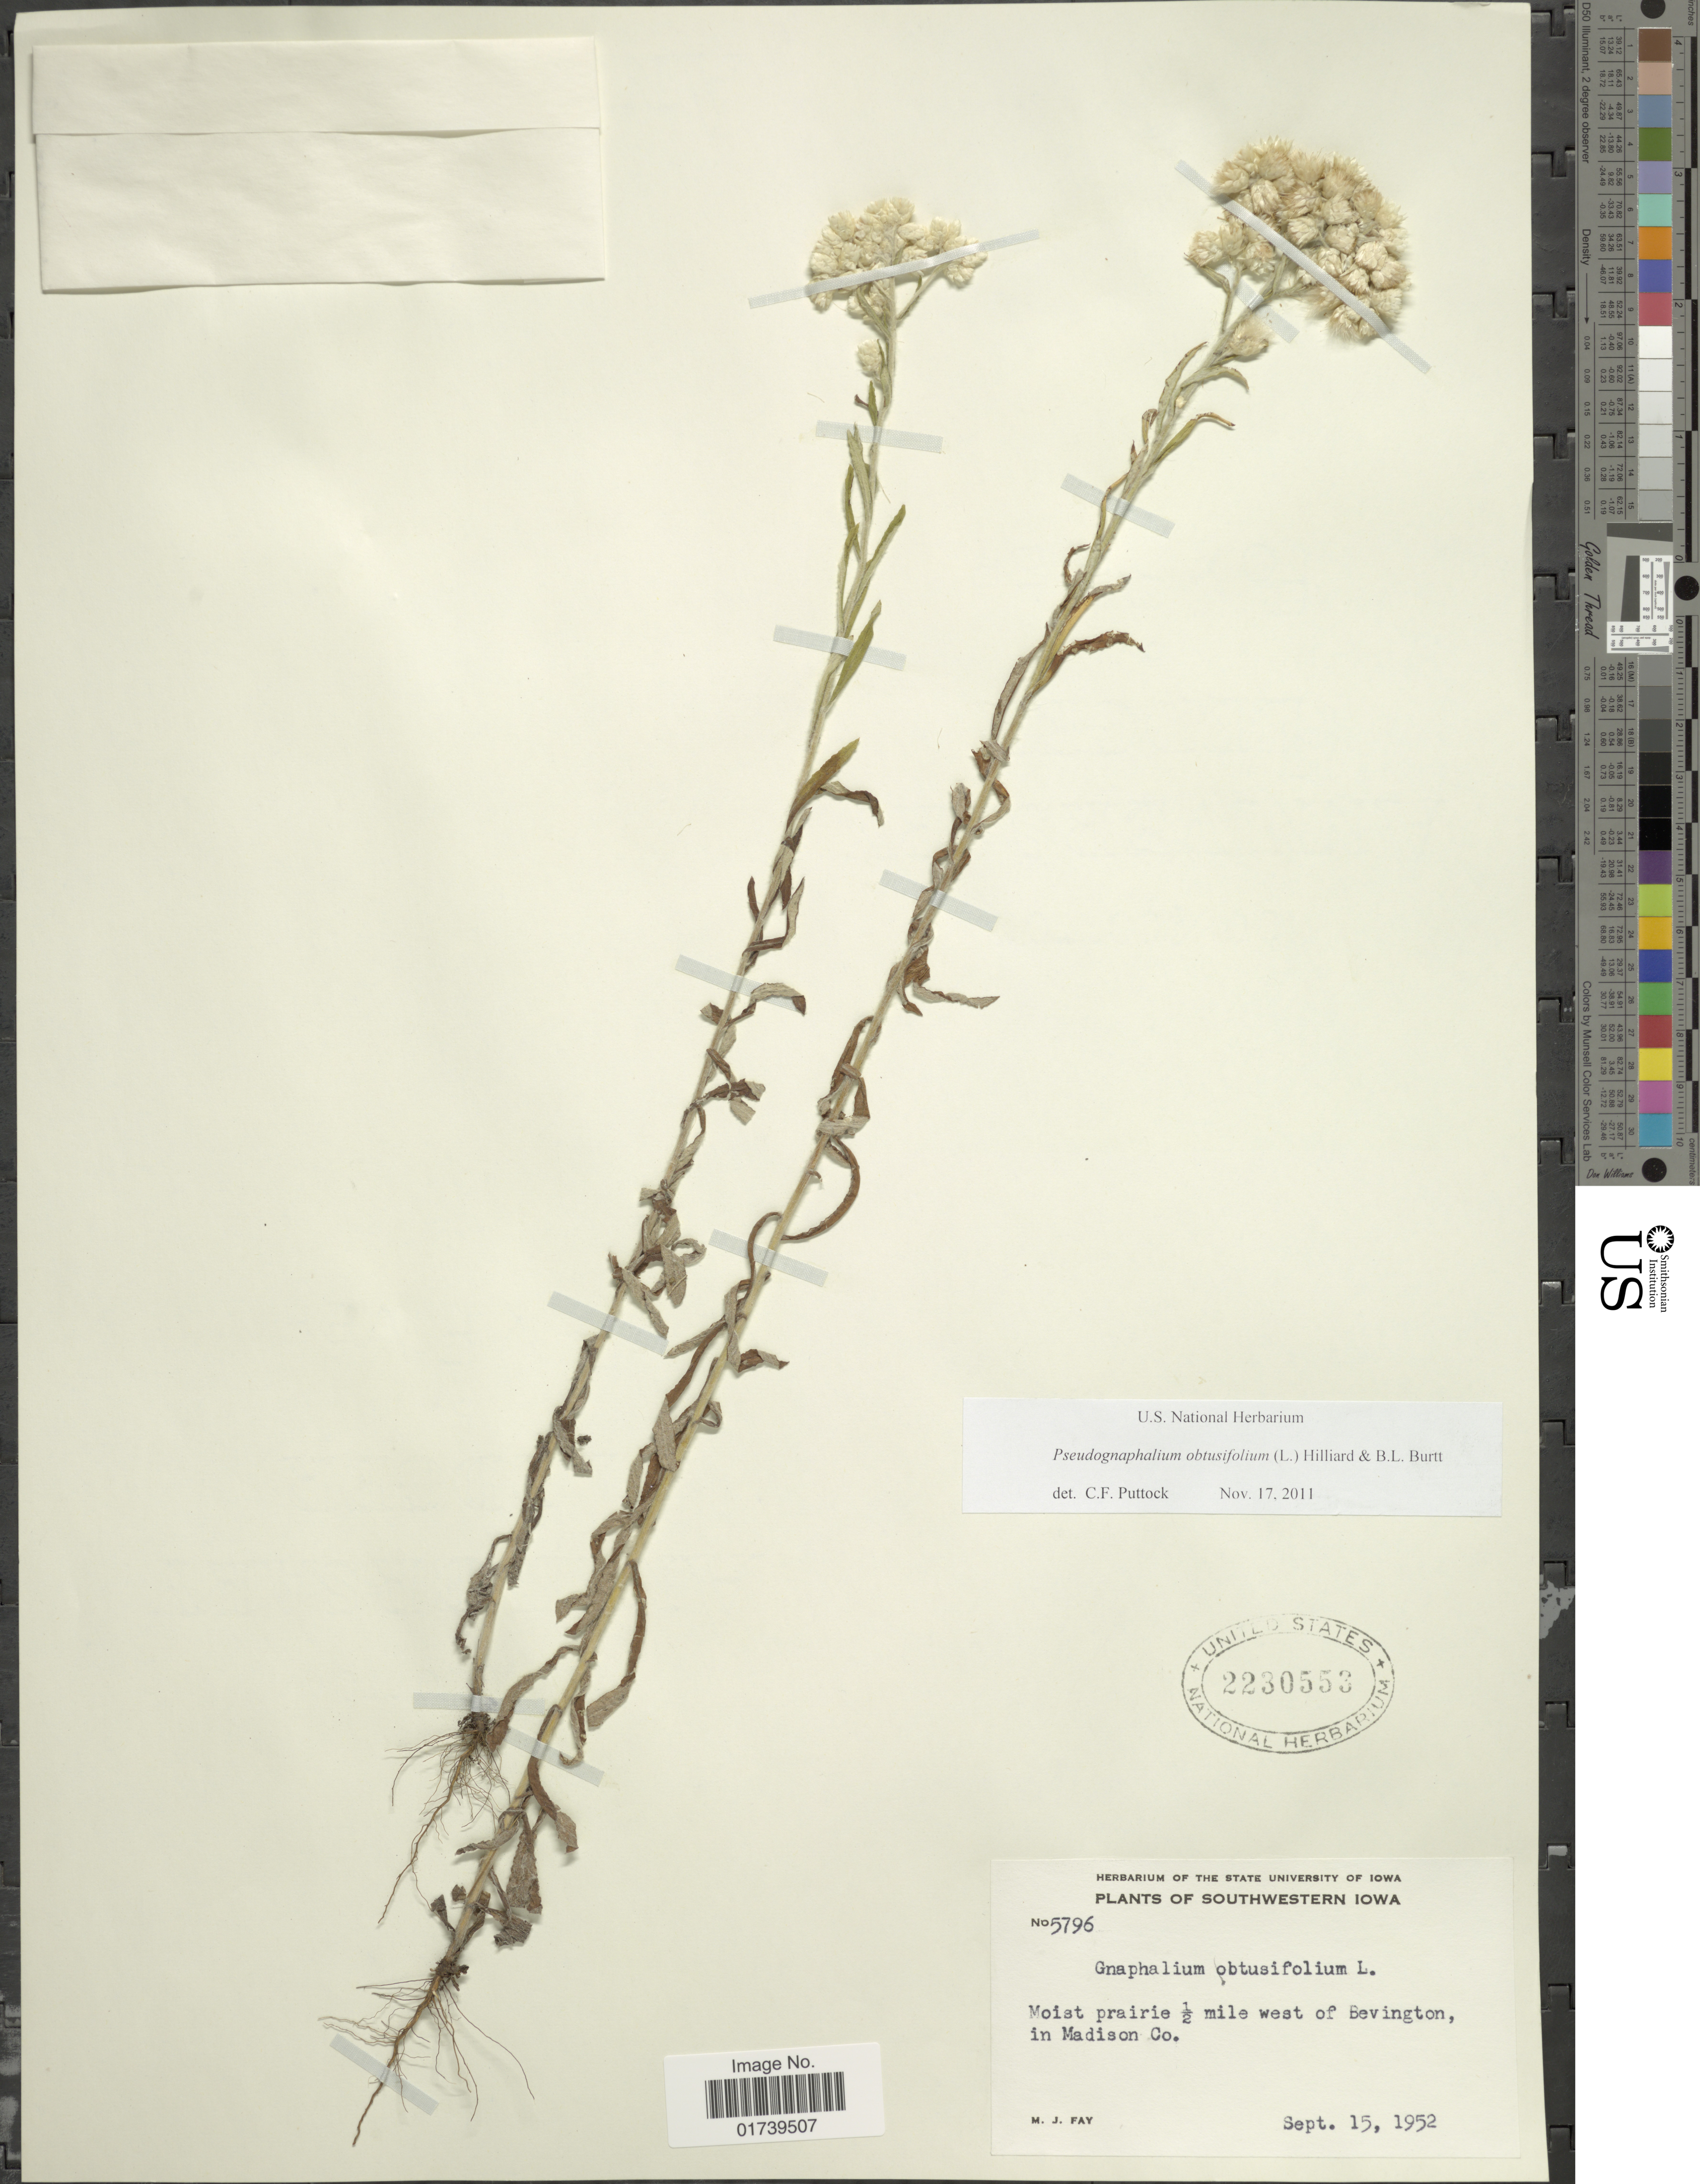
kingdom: Plantae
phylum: Tracheophyta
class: Magnoliopsida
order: Asterales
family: Asteraceae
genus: Pseudognaphalium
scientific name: Pseudognaphalium obtusifolium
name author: (L.) Hilliard & B.L. Burtt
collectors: M. Fay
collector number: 5796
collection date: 1952-09-15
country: United States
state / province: Iowa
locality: Southwestern Iowa, 1/2 mile west of Bevington, in Madison Co.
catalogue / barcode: US 2230553